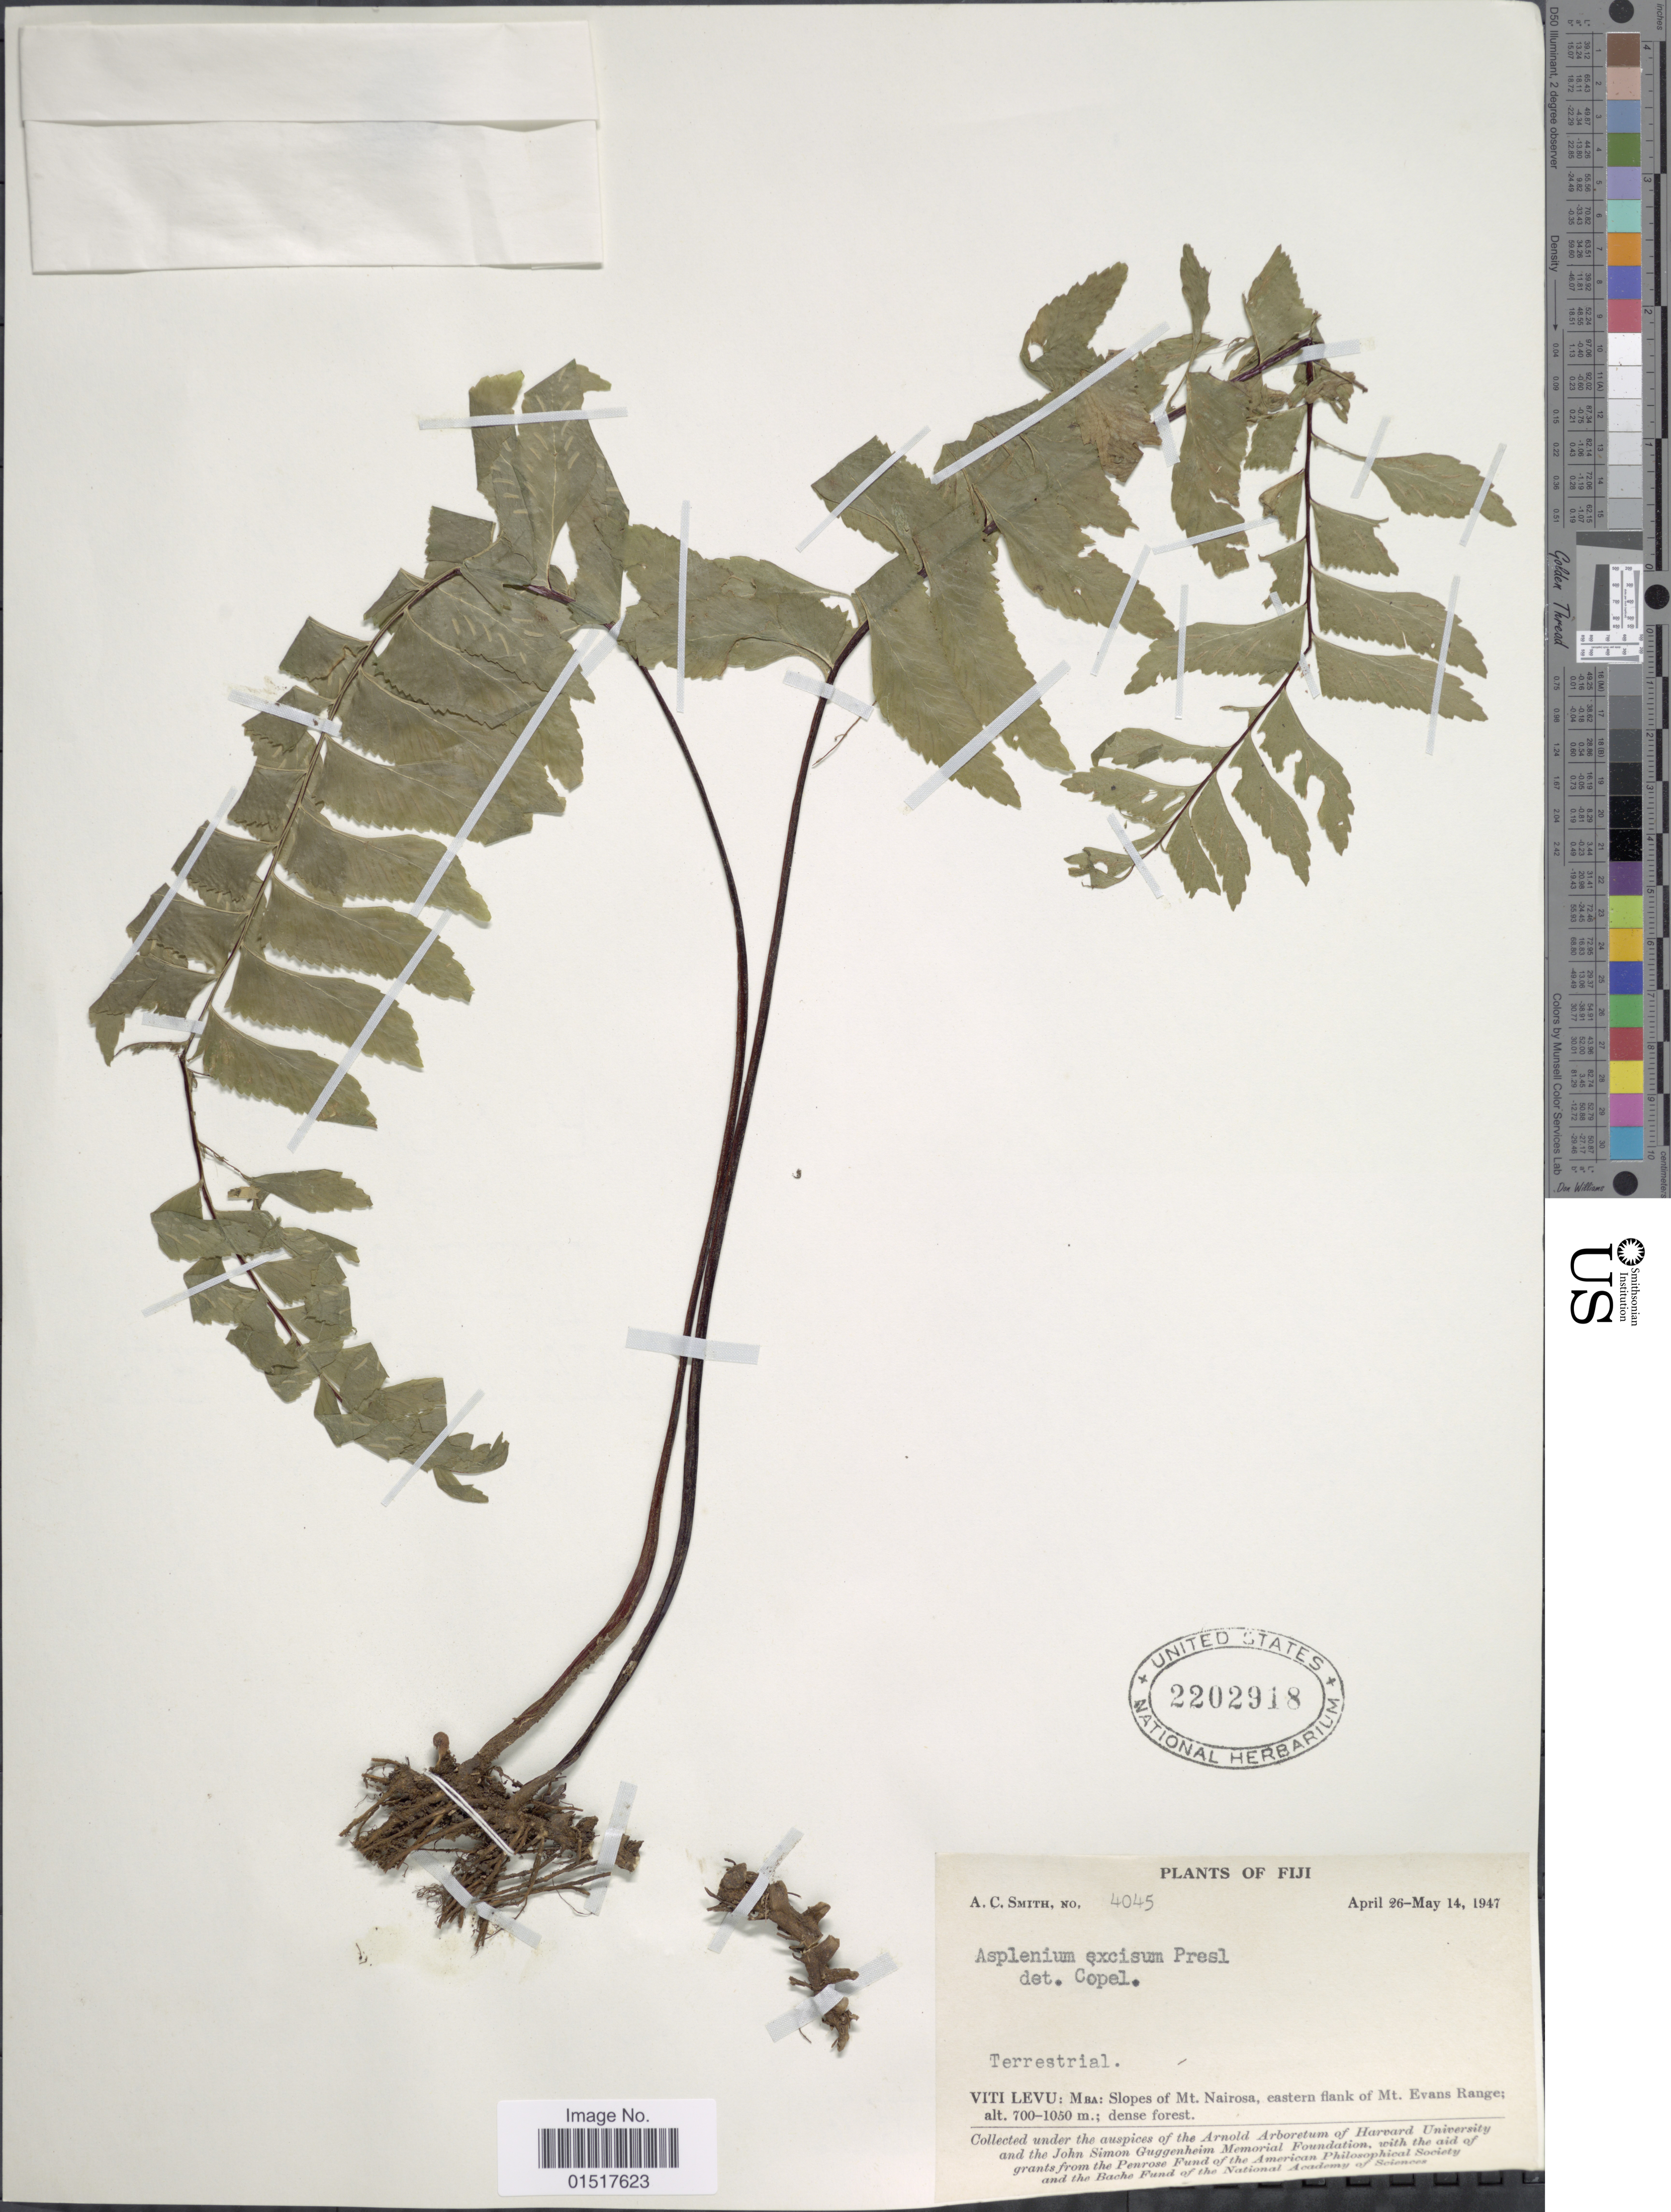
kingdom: Plantae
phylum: Tracheophyta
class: Polypodiopsida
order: Polypodiales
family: Aspleniaceae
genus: Hymenasplenium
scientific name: Hymenasplenium excisum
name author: C. Presl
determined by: Wagner, W. L., (BOT), Smithsonian Institution - National Museum of Natural History (UNITED STATES)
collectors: A. C. Smith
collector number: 4045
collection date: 1947-04-26/1947-05-14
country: Fiji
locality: Viti Levu: Mba: Slopes of Mt. Nairosa, eastern flank of Mt. Evans Range.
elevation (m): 700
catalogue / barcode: US 2202918